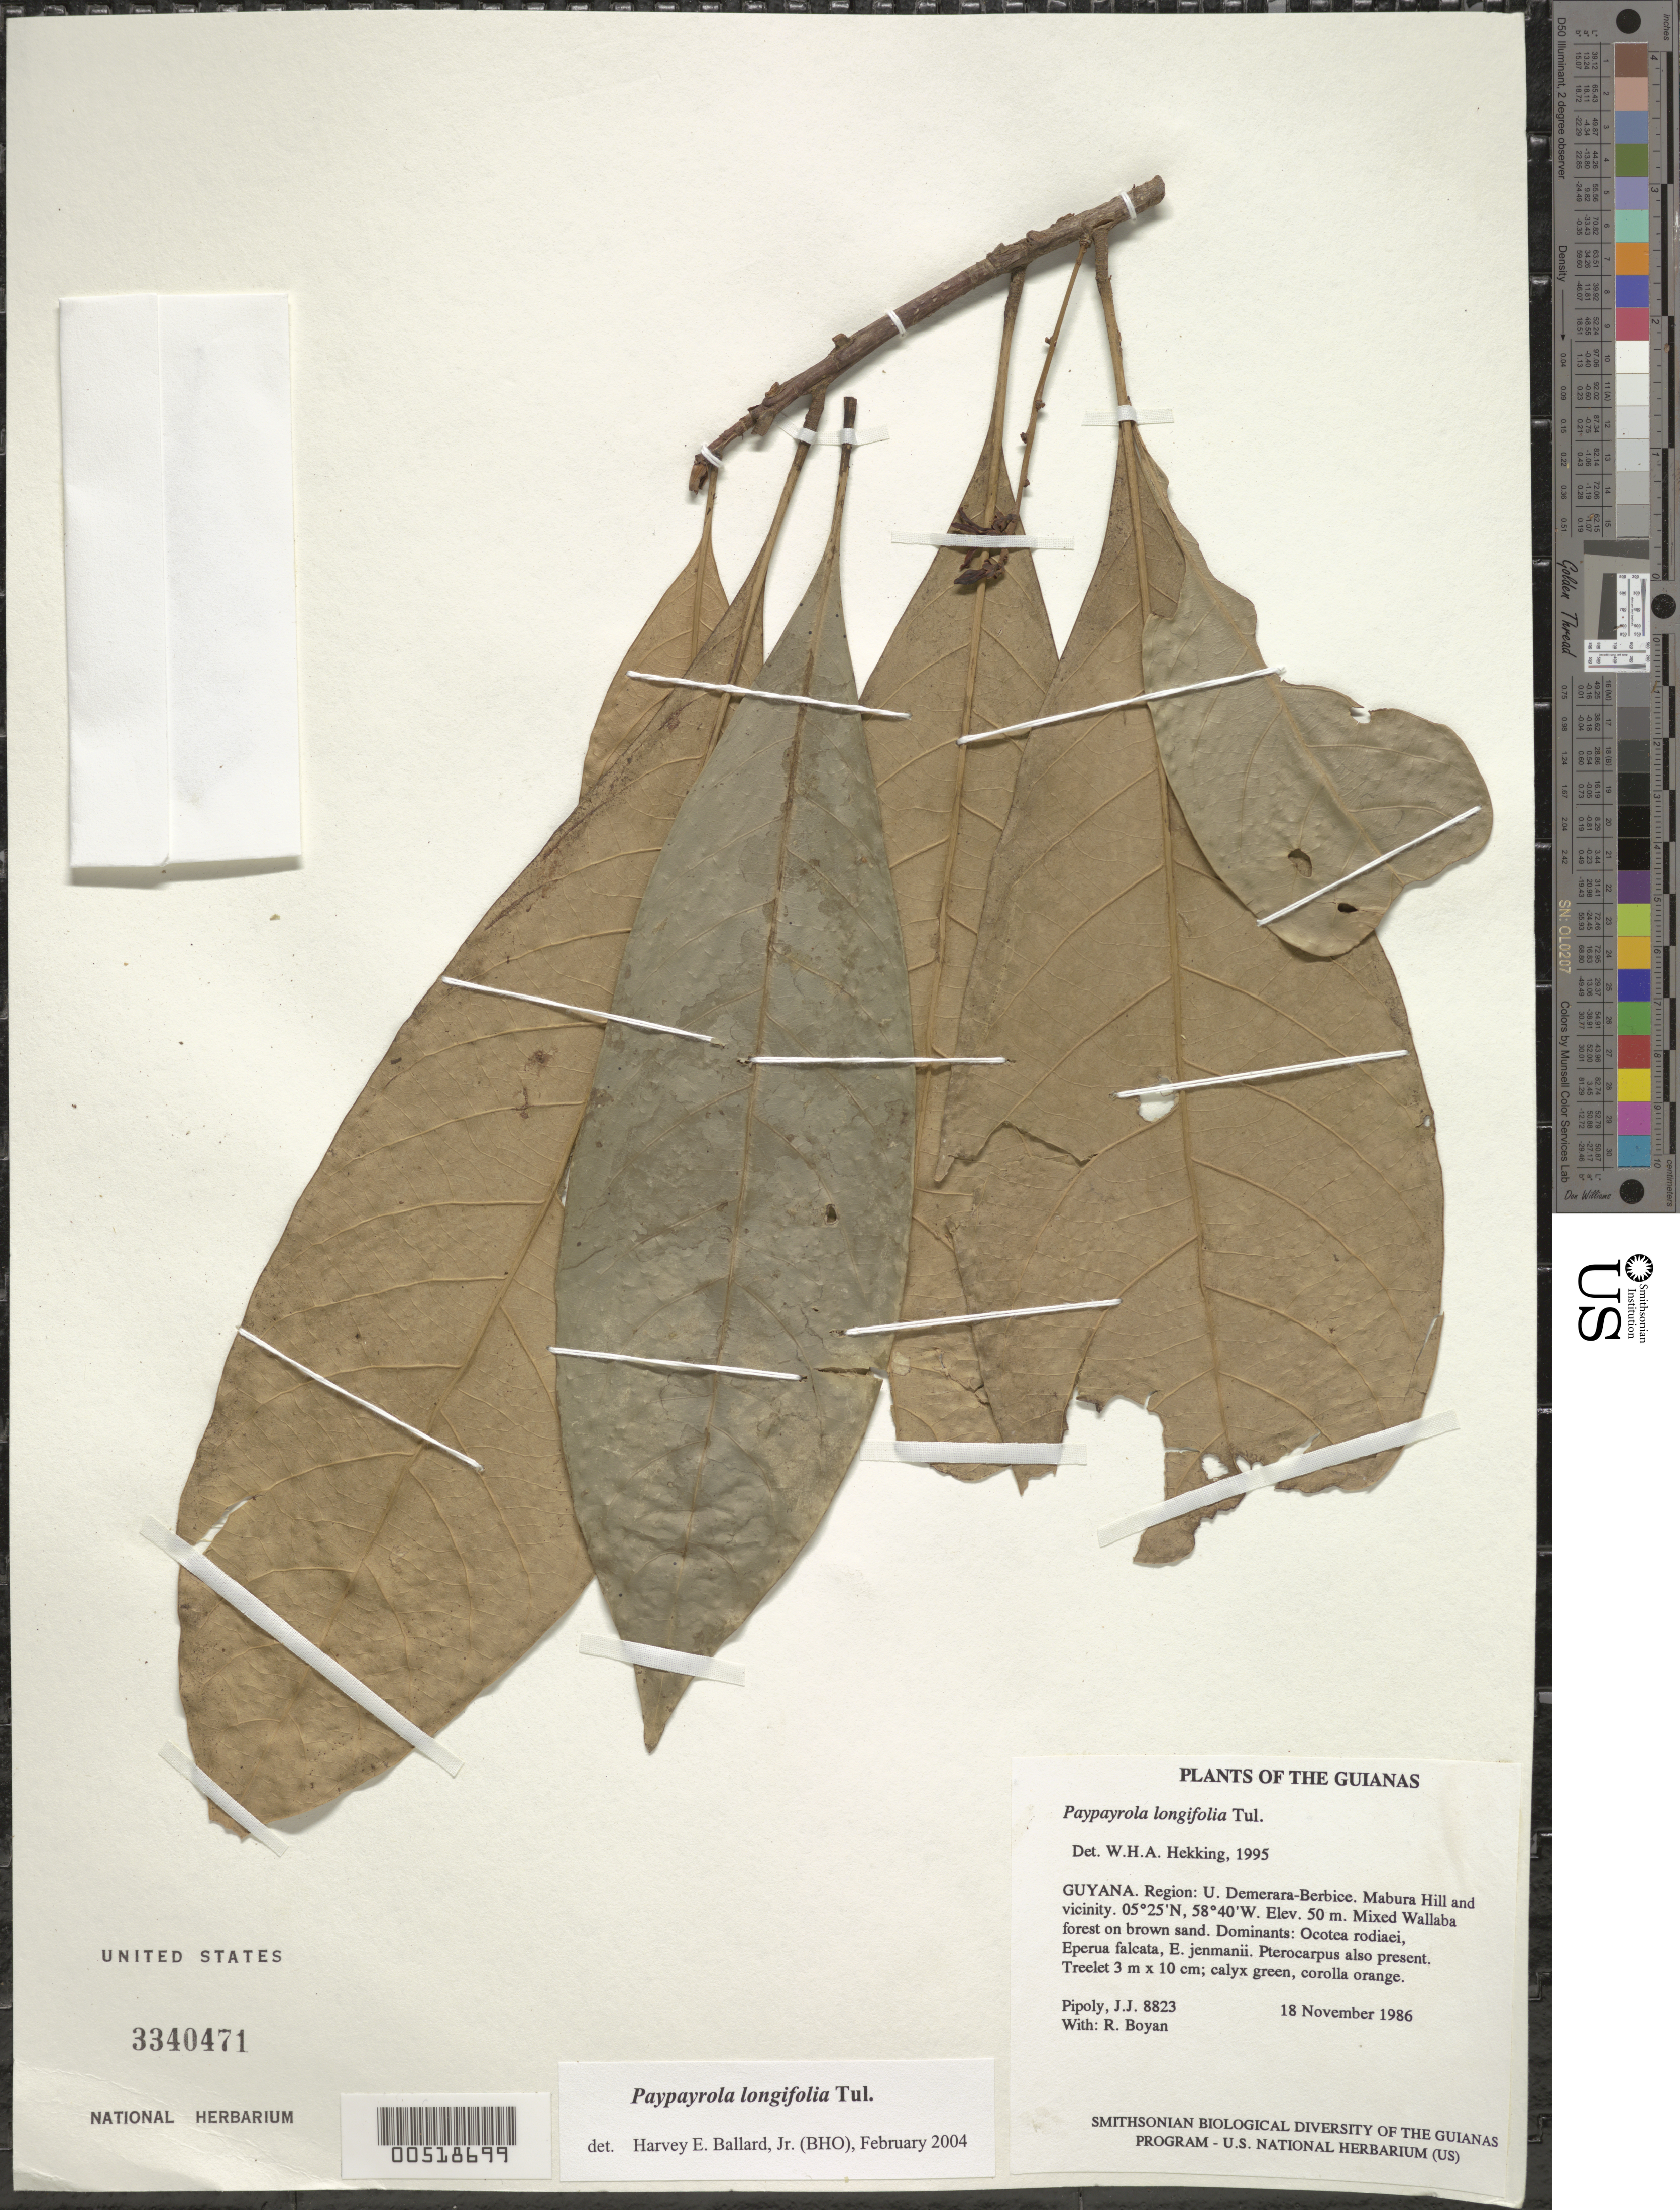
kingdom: Plantae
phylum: Tracheophyta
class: Magnoliopsida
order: Malpighiales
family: Violaceae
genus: Paypayrola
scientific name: Paypayrola longifolia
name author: Tul.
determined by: Ballard, Harvey E.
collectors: J. J. Pipoly & R. Boyan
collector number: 8823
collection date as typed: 18 November 1986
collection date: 1986-11-18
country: Guyana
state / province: U. Demerara-Berbice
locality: Mabura Hill and vicinity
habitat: Mixed Wallaba forest on brown sand. Dominants: Ocotea rodiaei, Eperua falcata, E. jenmanii. Pterocarpus also present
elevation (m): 50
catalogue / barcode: US 3340471